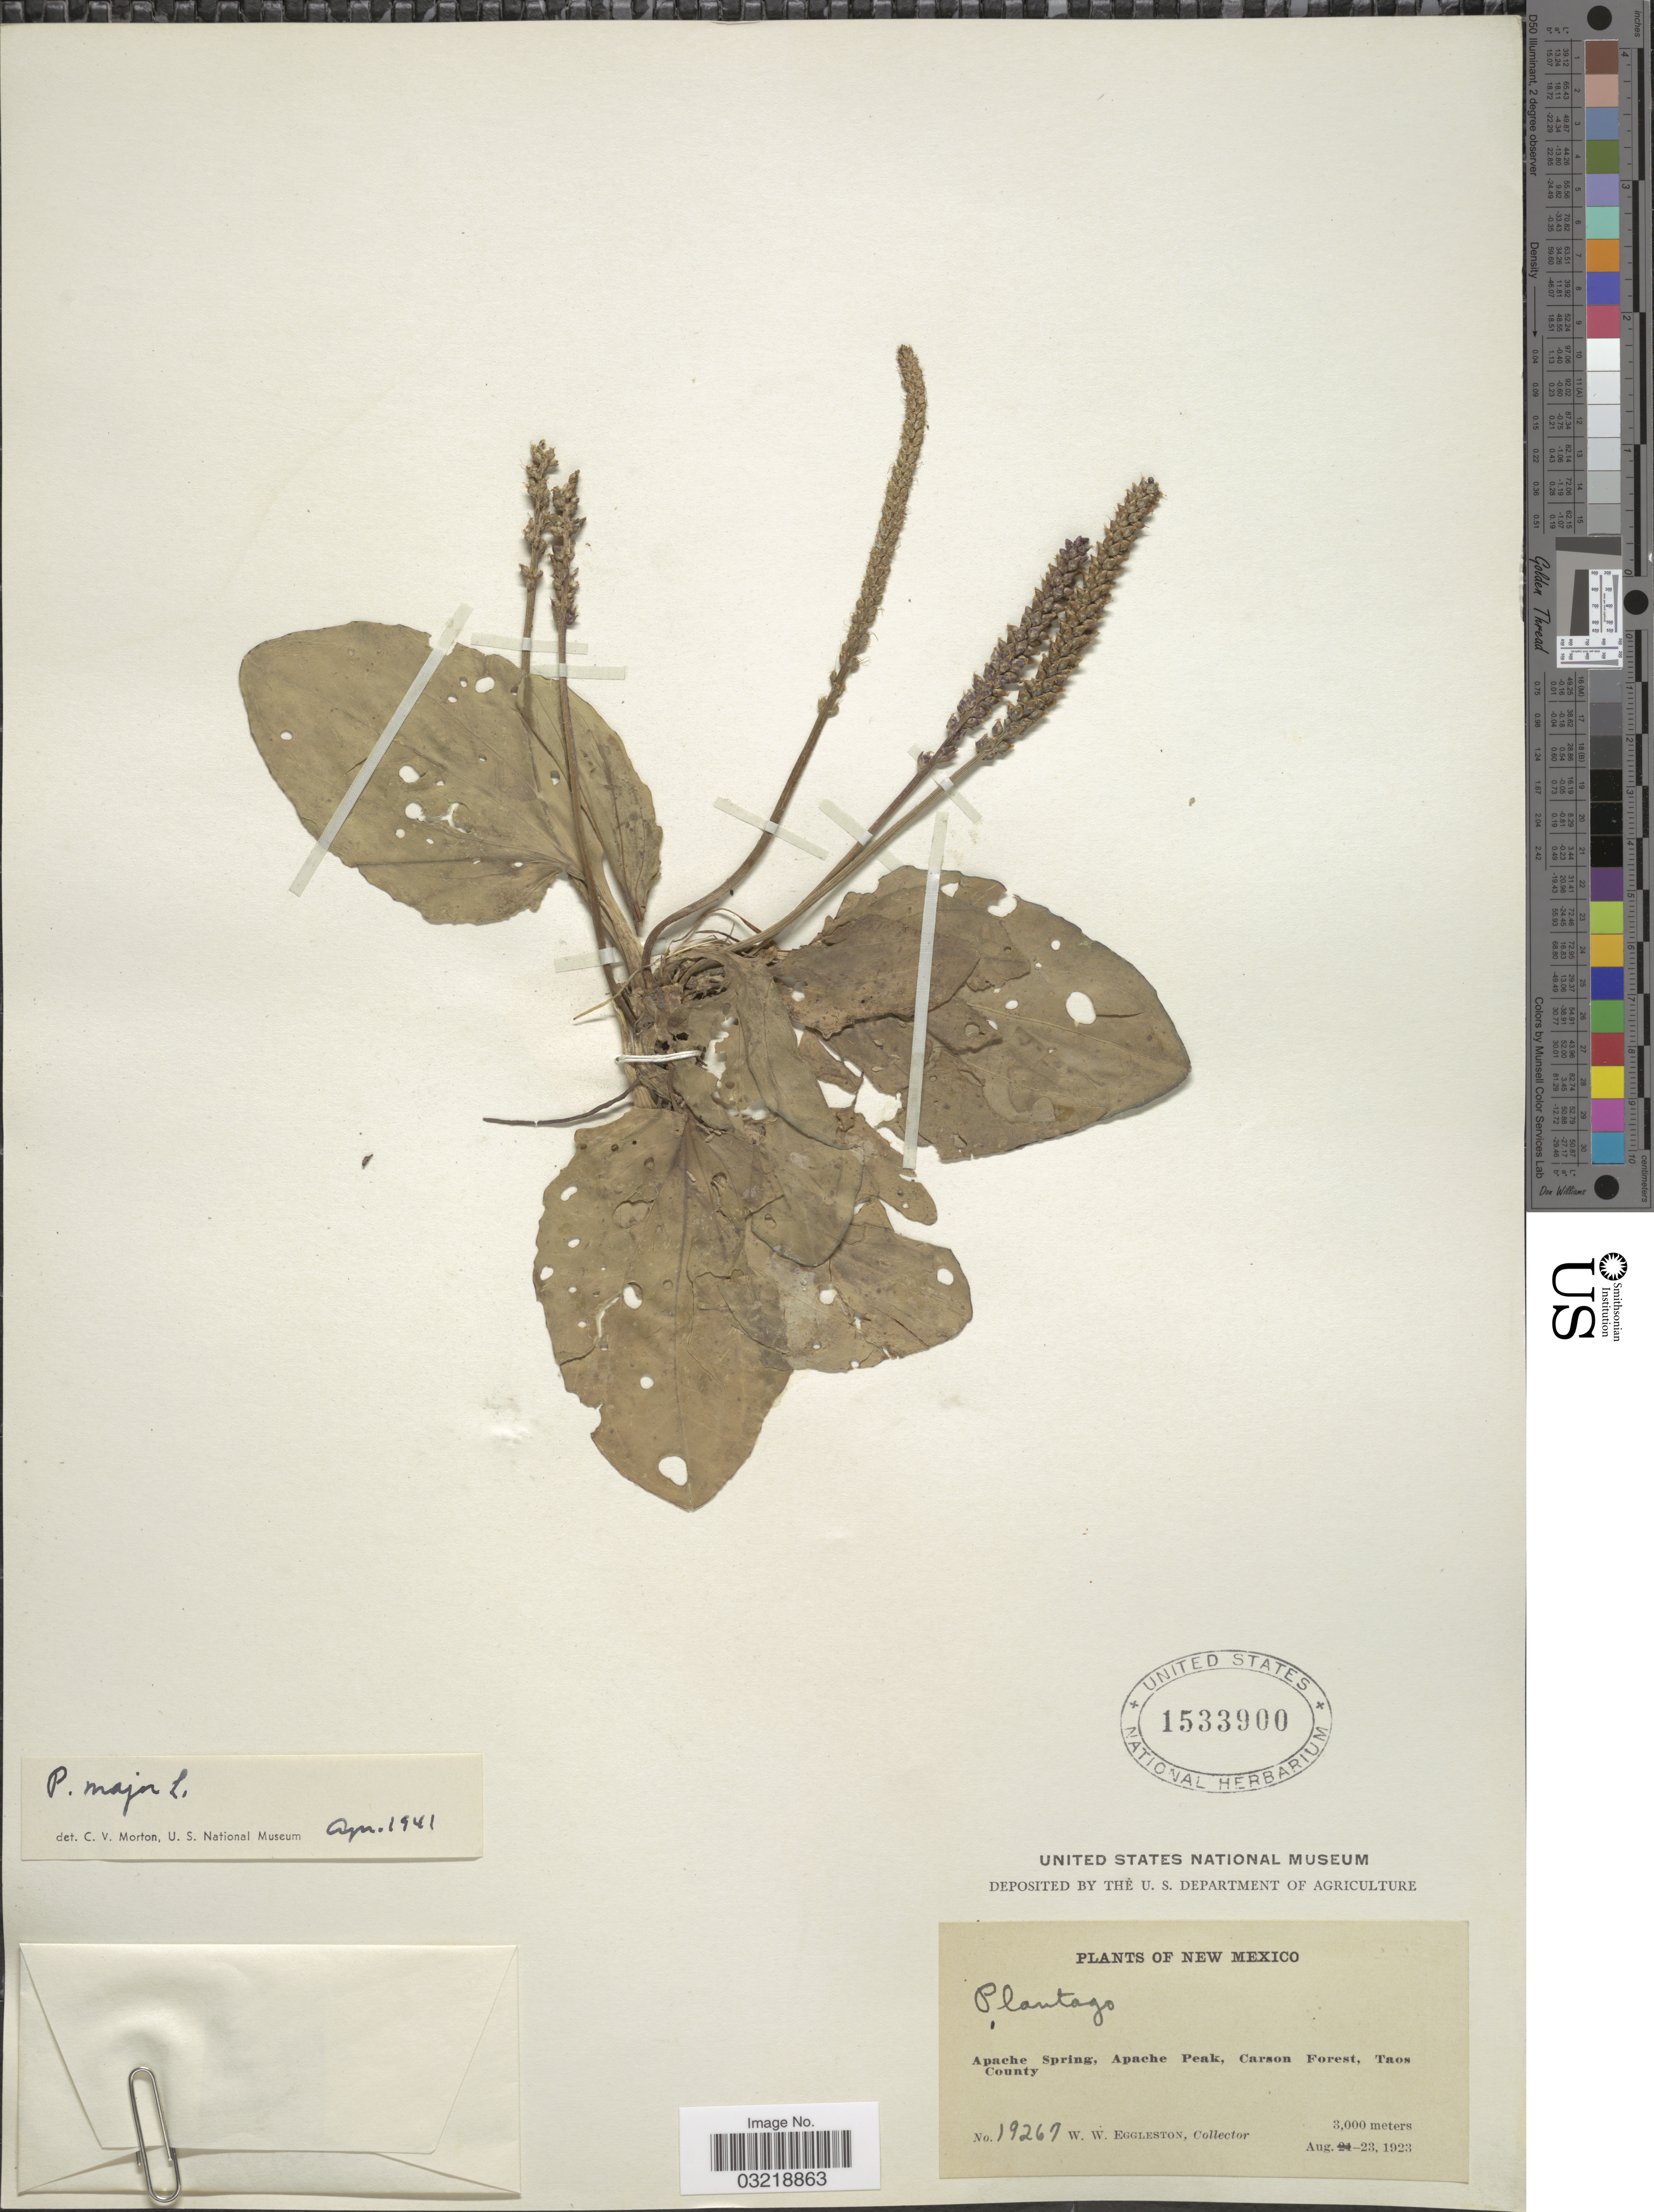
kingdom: Plantae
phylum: Tracheophyta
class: Magnoliopsida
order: Lamiales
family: Plantaginaceae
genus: Plantago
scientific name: Plantago major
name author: L.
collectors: W. W. Eggleston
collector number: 19267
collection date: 1923-08-23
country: United States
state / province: New Mexico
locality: Apache Spring, Apache Peak, Carson Forest, Taos County.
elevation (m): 3000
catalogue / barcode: US 1533900